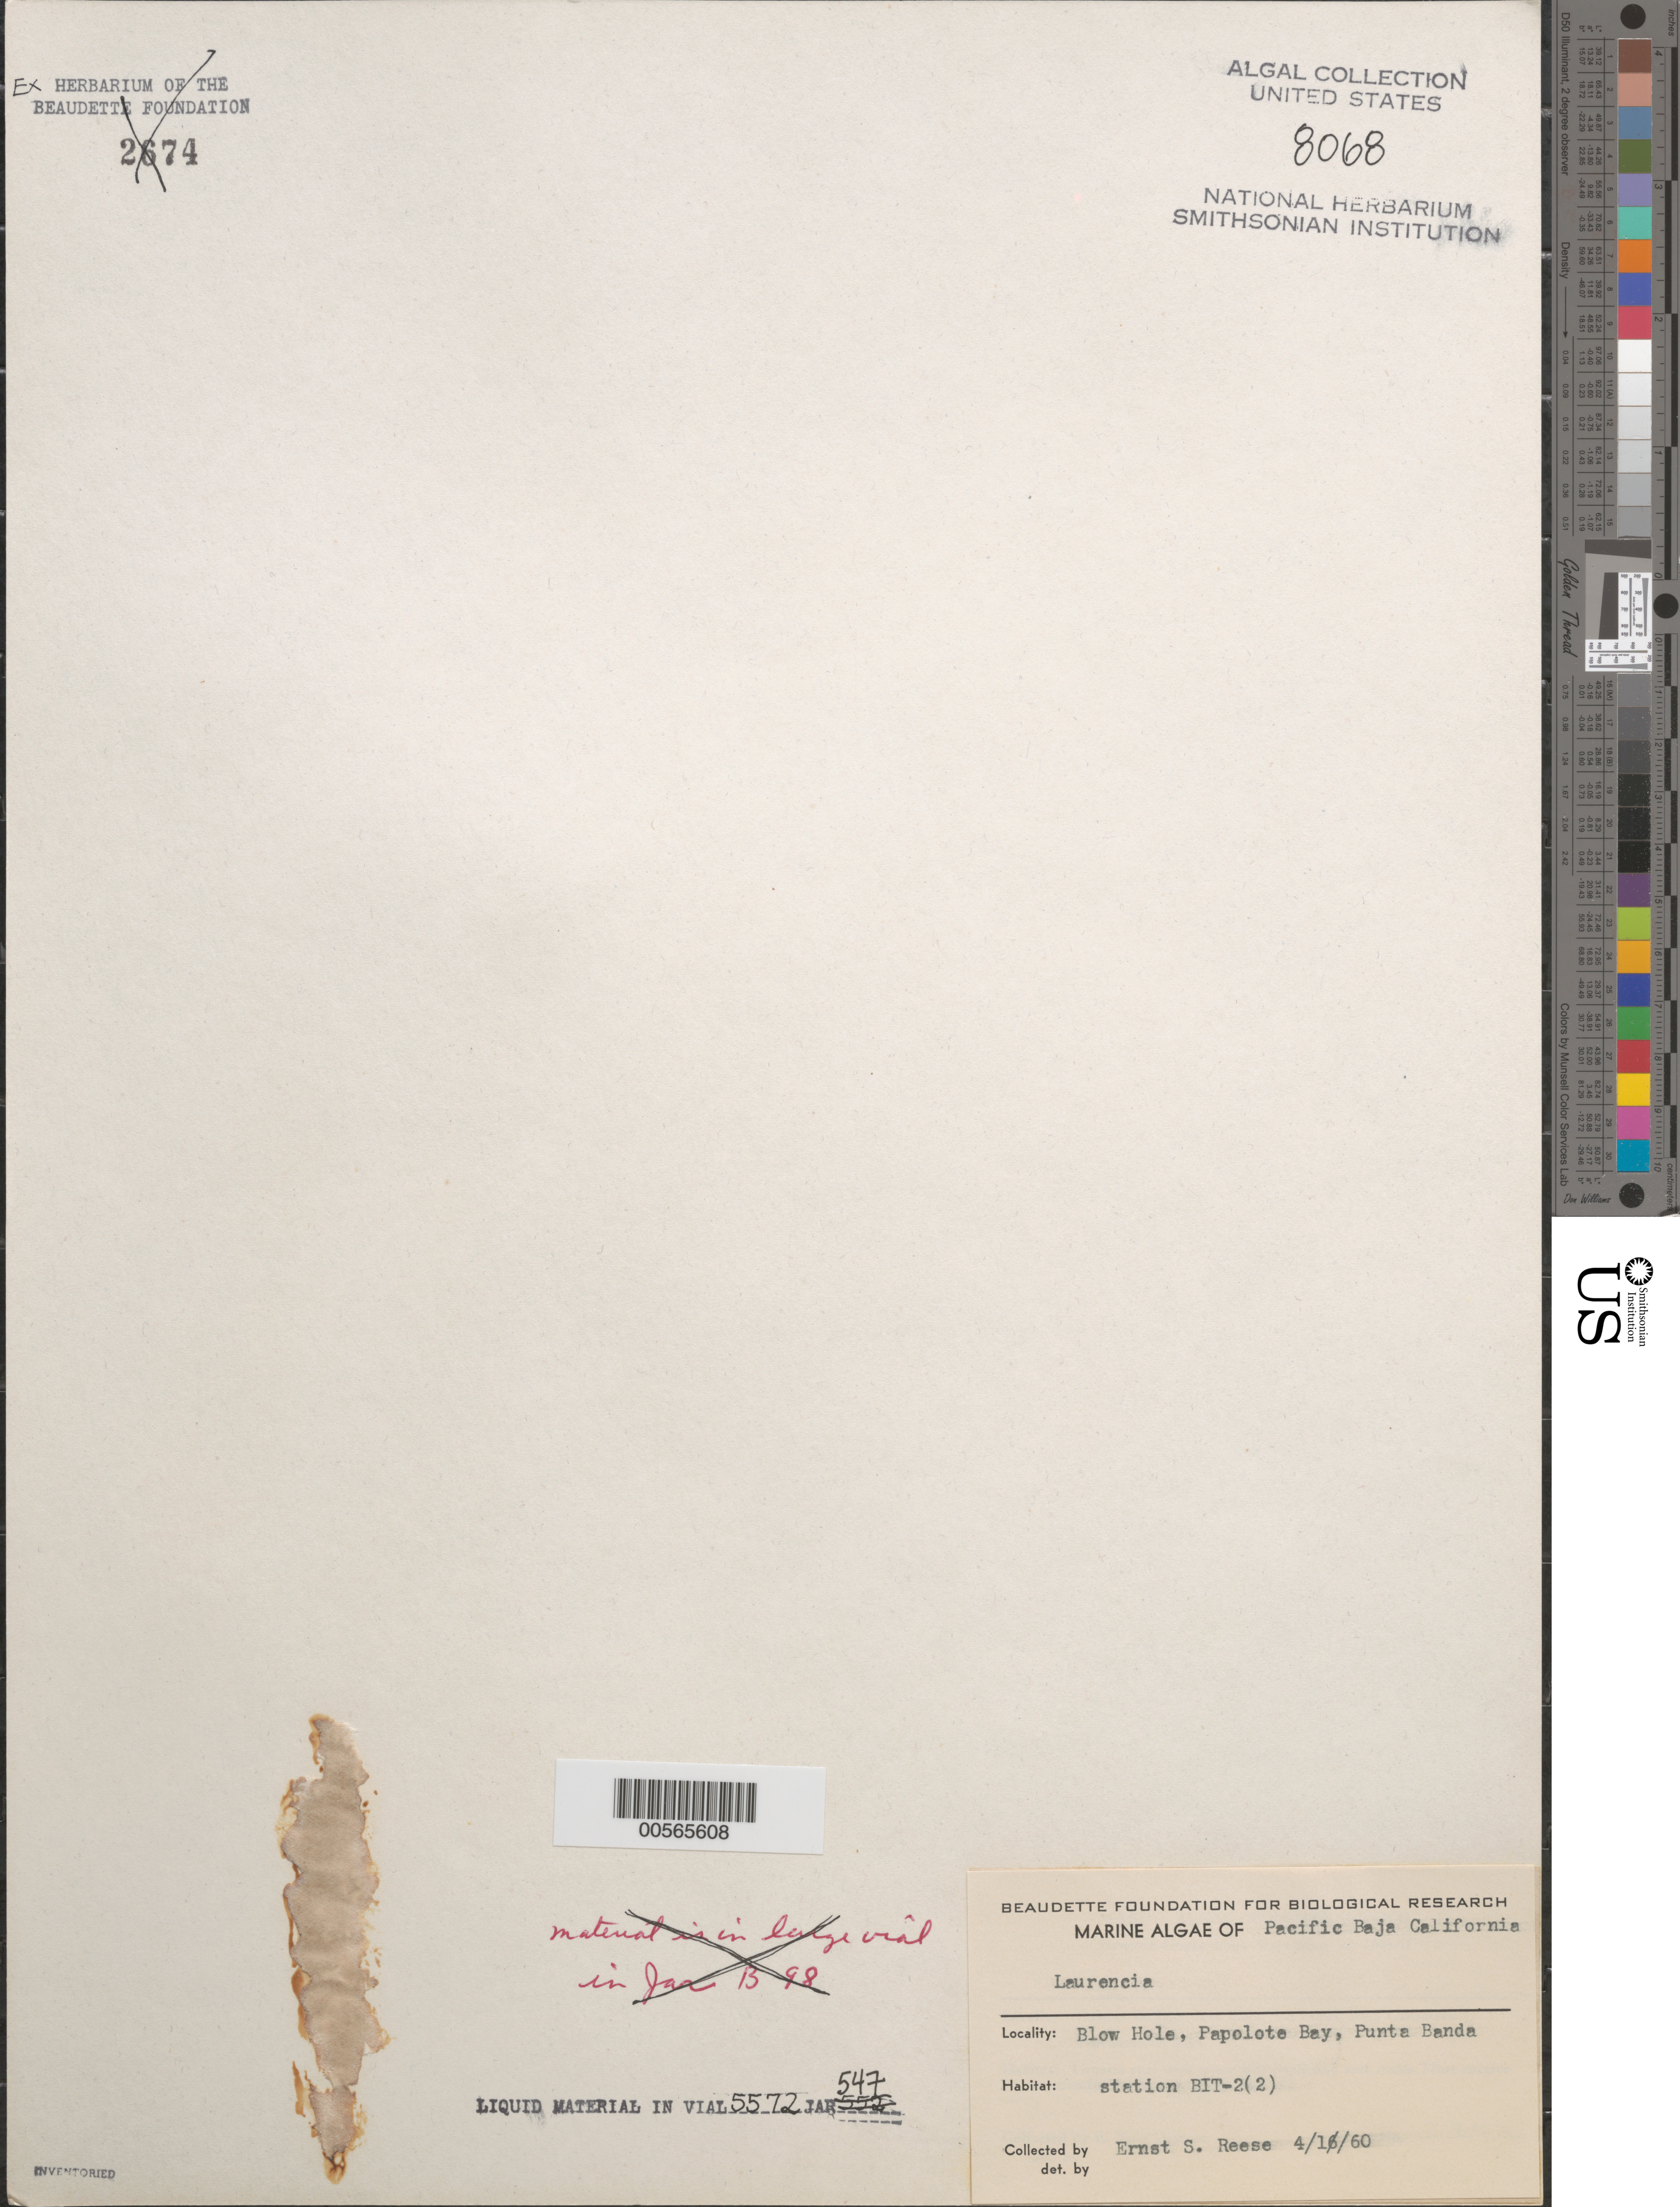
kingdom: Plantae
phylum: Rhodophyta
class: Florideophyceae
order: Ceramiales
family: Rhodomelaceae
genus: Laurencia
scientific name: Laurencia sp.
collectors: E. Reese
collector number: Station BIT-2(2)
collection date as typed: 01 Apr 1960 or 16 Apr 1960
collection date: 1960-04-01 or 1960-04-16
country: Mexico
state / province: Baja California Norte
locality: Blow Hole, Papolote Bay, Punta Banda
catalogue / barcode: US 8068